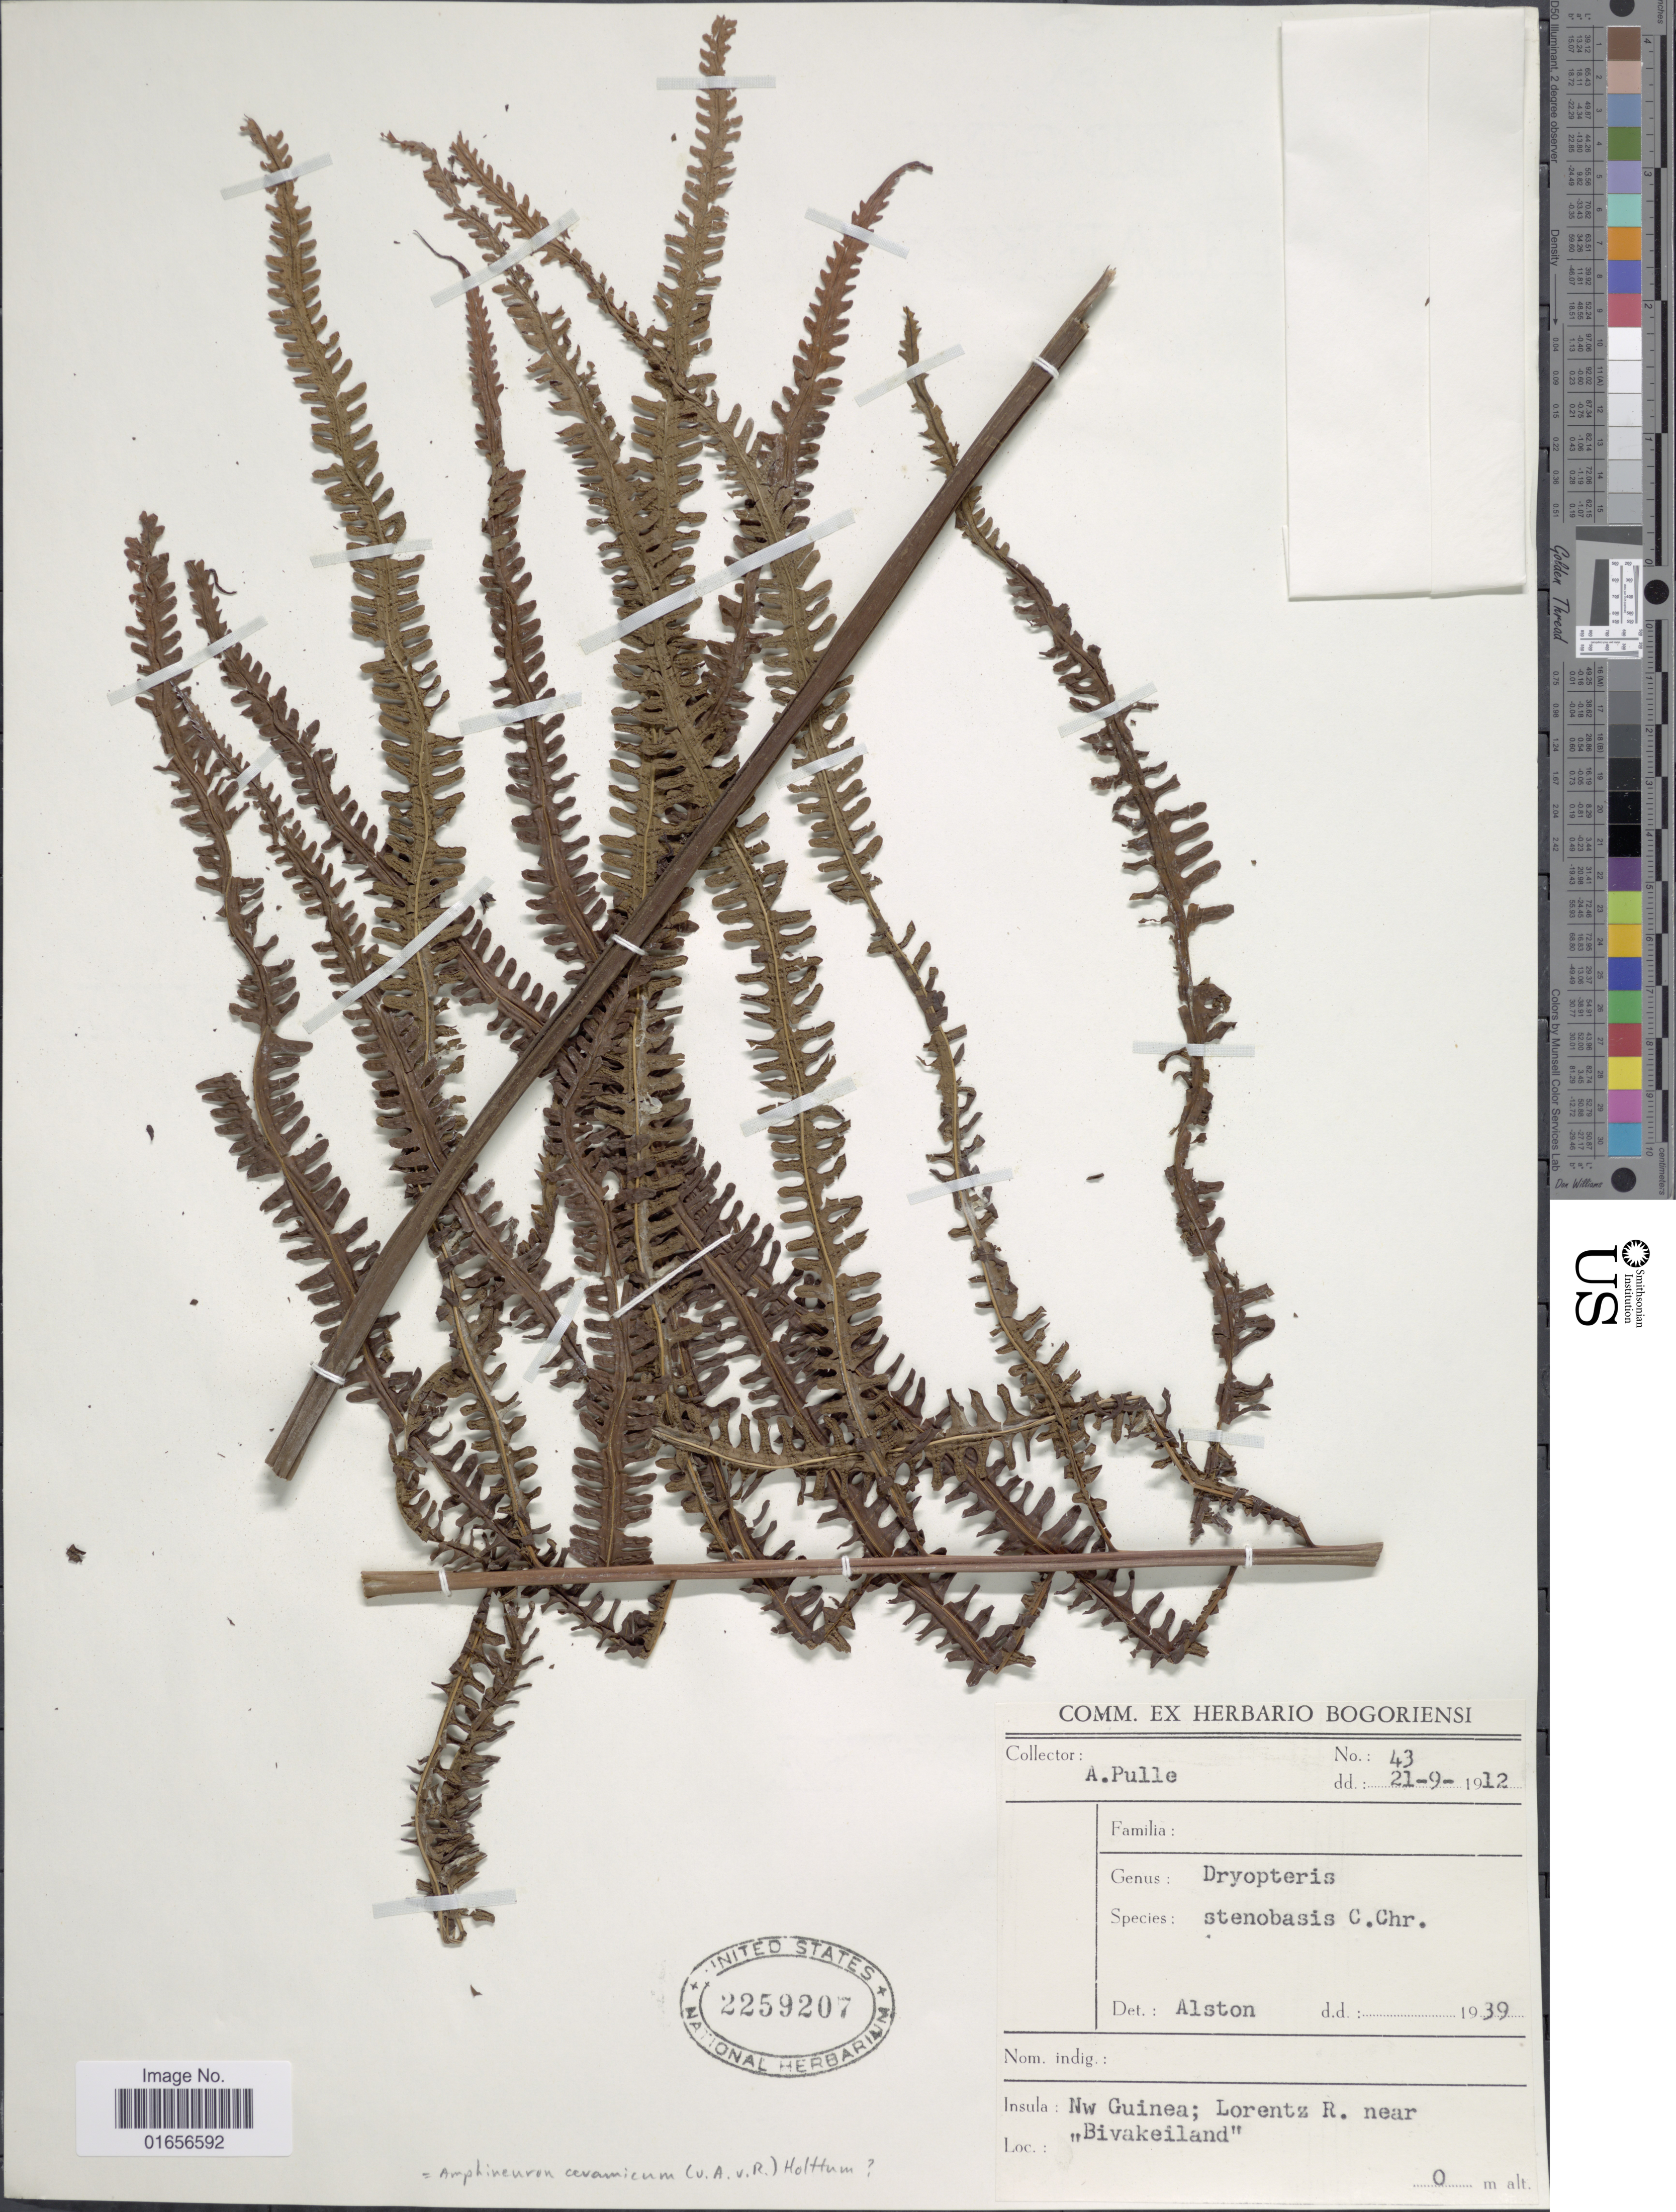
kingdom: Plantae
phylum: Tracheophyta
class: Polypodiopsida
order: Polypodiales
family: Thelypteridaceae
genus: Amphineuron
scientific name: Amphineuron ceramicum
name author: (Alderw.) Holttum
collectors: A. A. Pulle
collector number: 43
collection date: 1912-09-21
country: Papua New Guinea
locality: Nw Guinea, Lorentz R. near "Bivakeiland"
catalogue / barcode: US 2259207